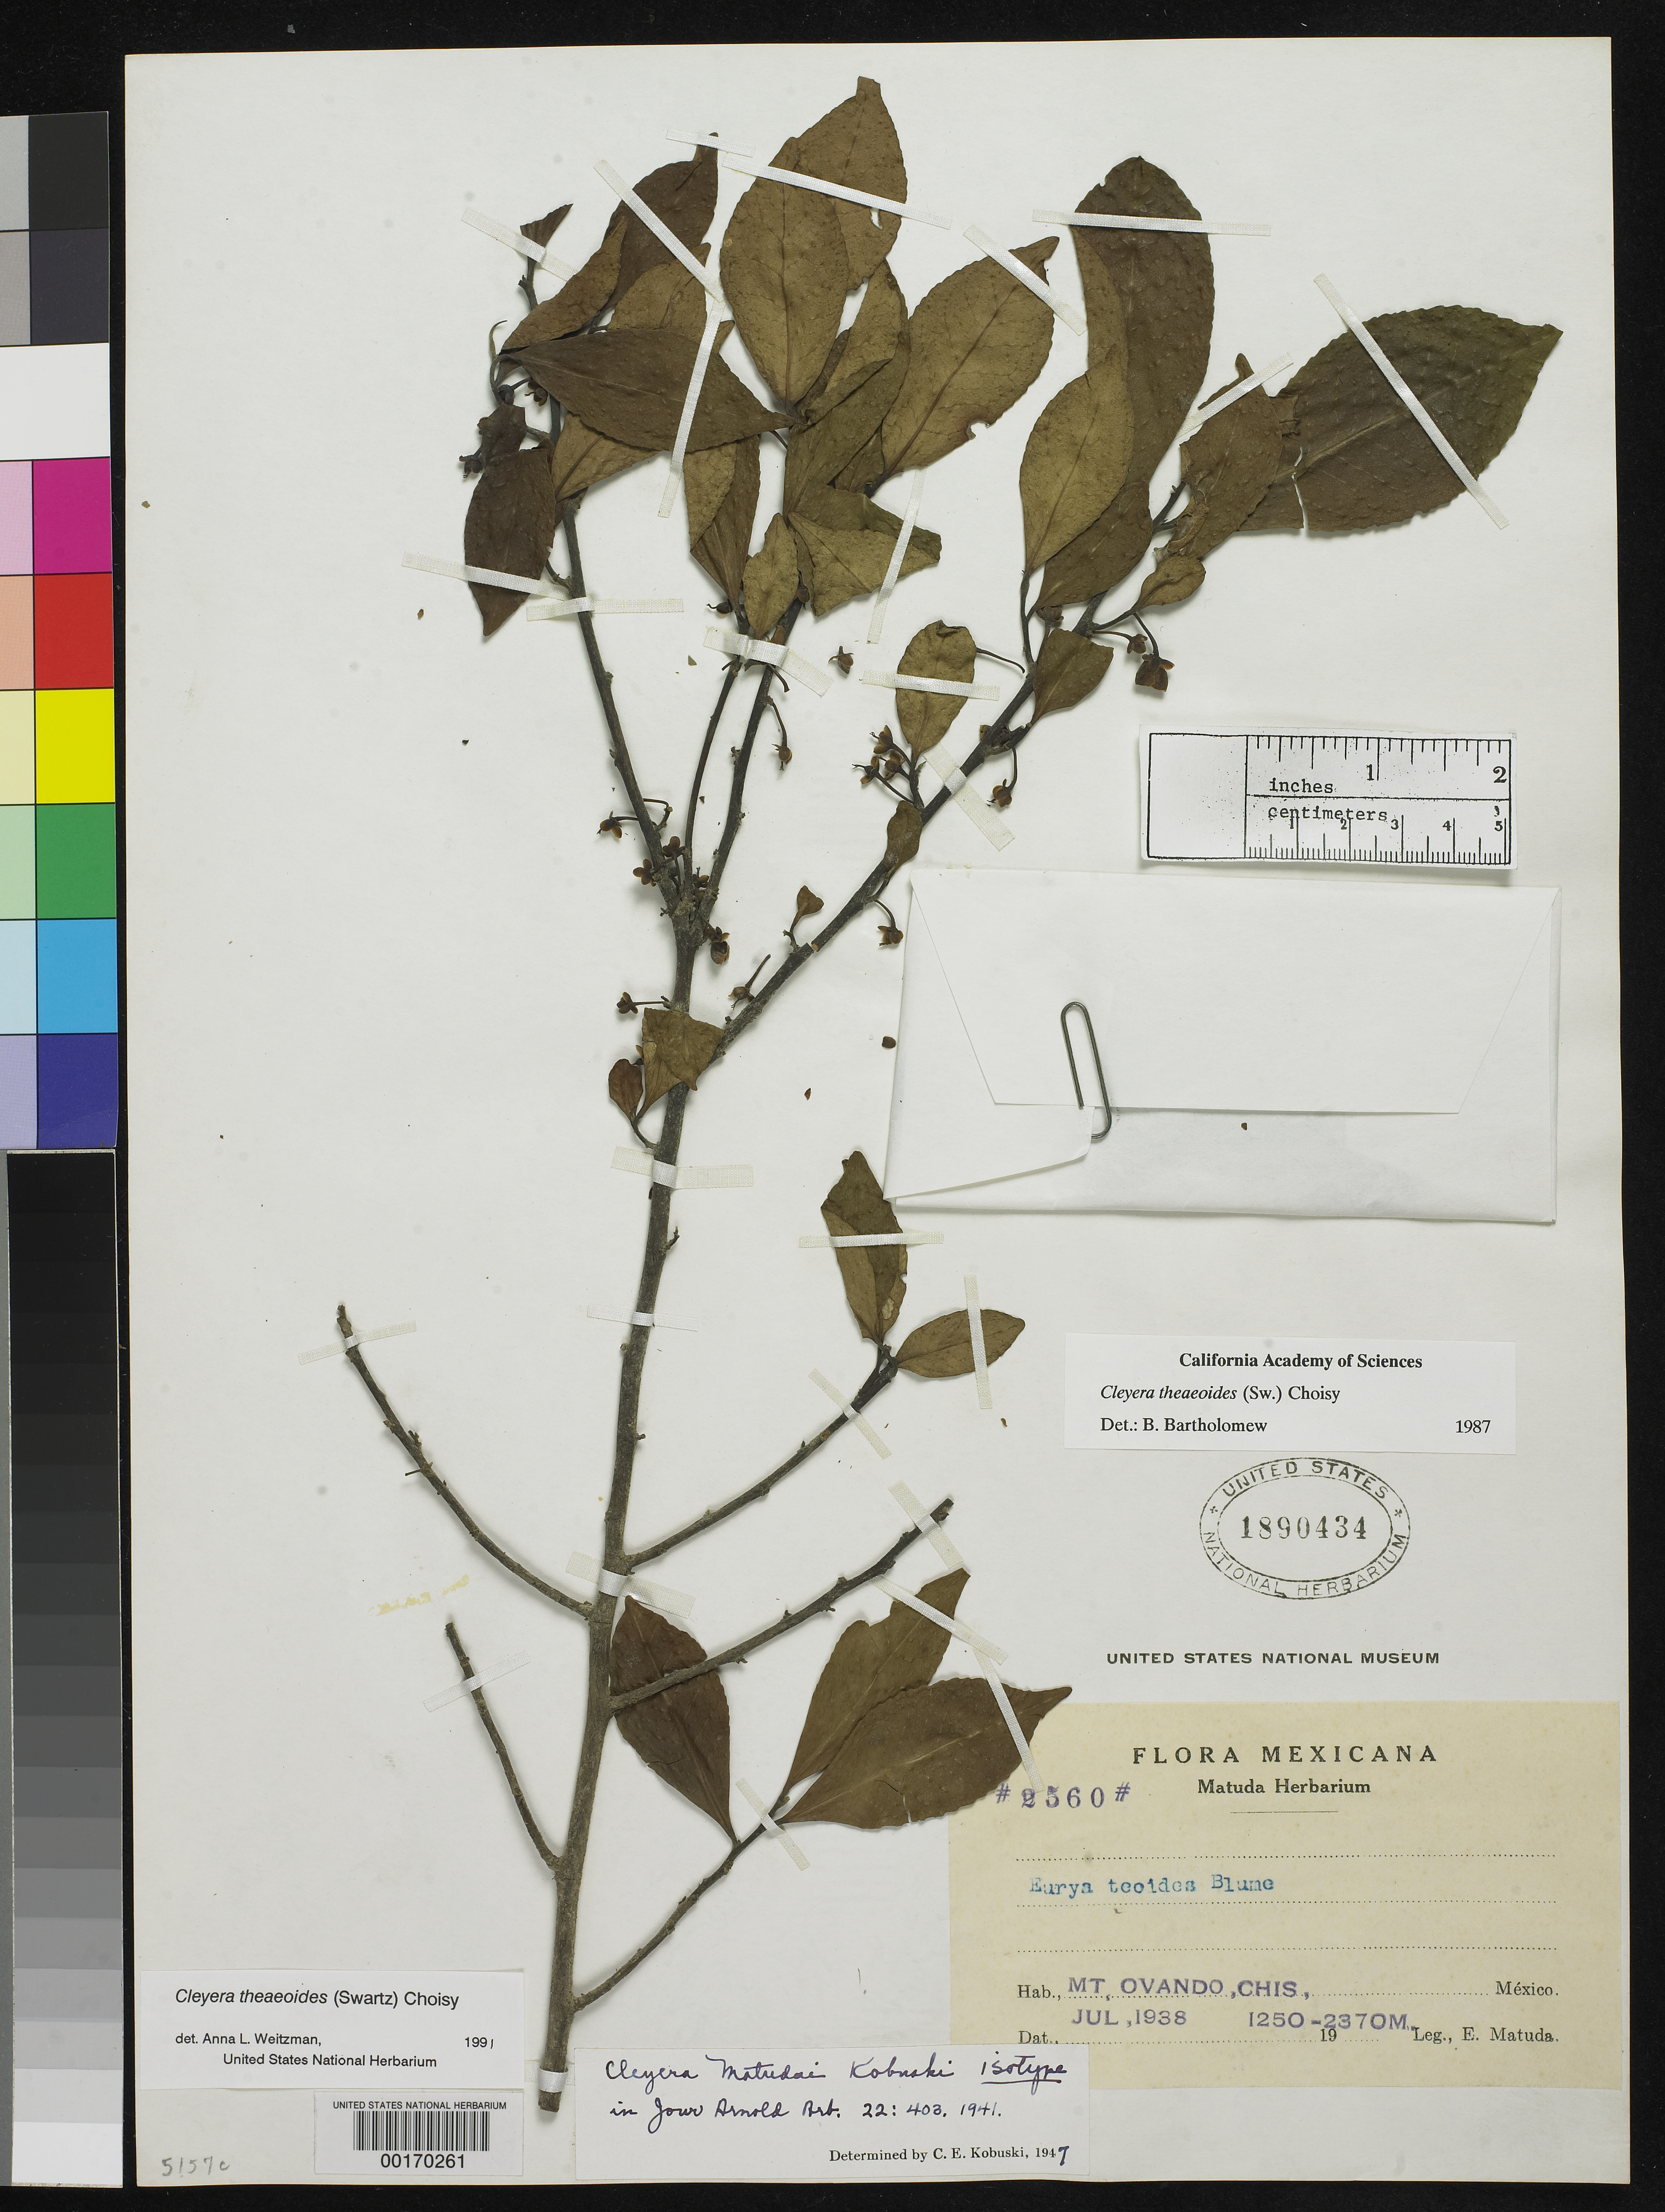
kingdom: Plantae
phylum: Tracheophyta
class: Magnoliopsida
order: Ericales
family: Pentaphylacaceae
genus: Cleyera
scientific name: Cleyera matudae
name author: Kobuski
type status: Isotype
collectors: E. Matuda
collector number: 2560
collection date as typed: Jul 1938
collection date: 1938-07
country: Mexico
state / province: Chiapas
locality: Mt. Ovando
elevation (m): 1250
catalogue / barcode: US 1890434